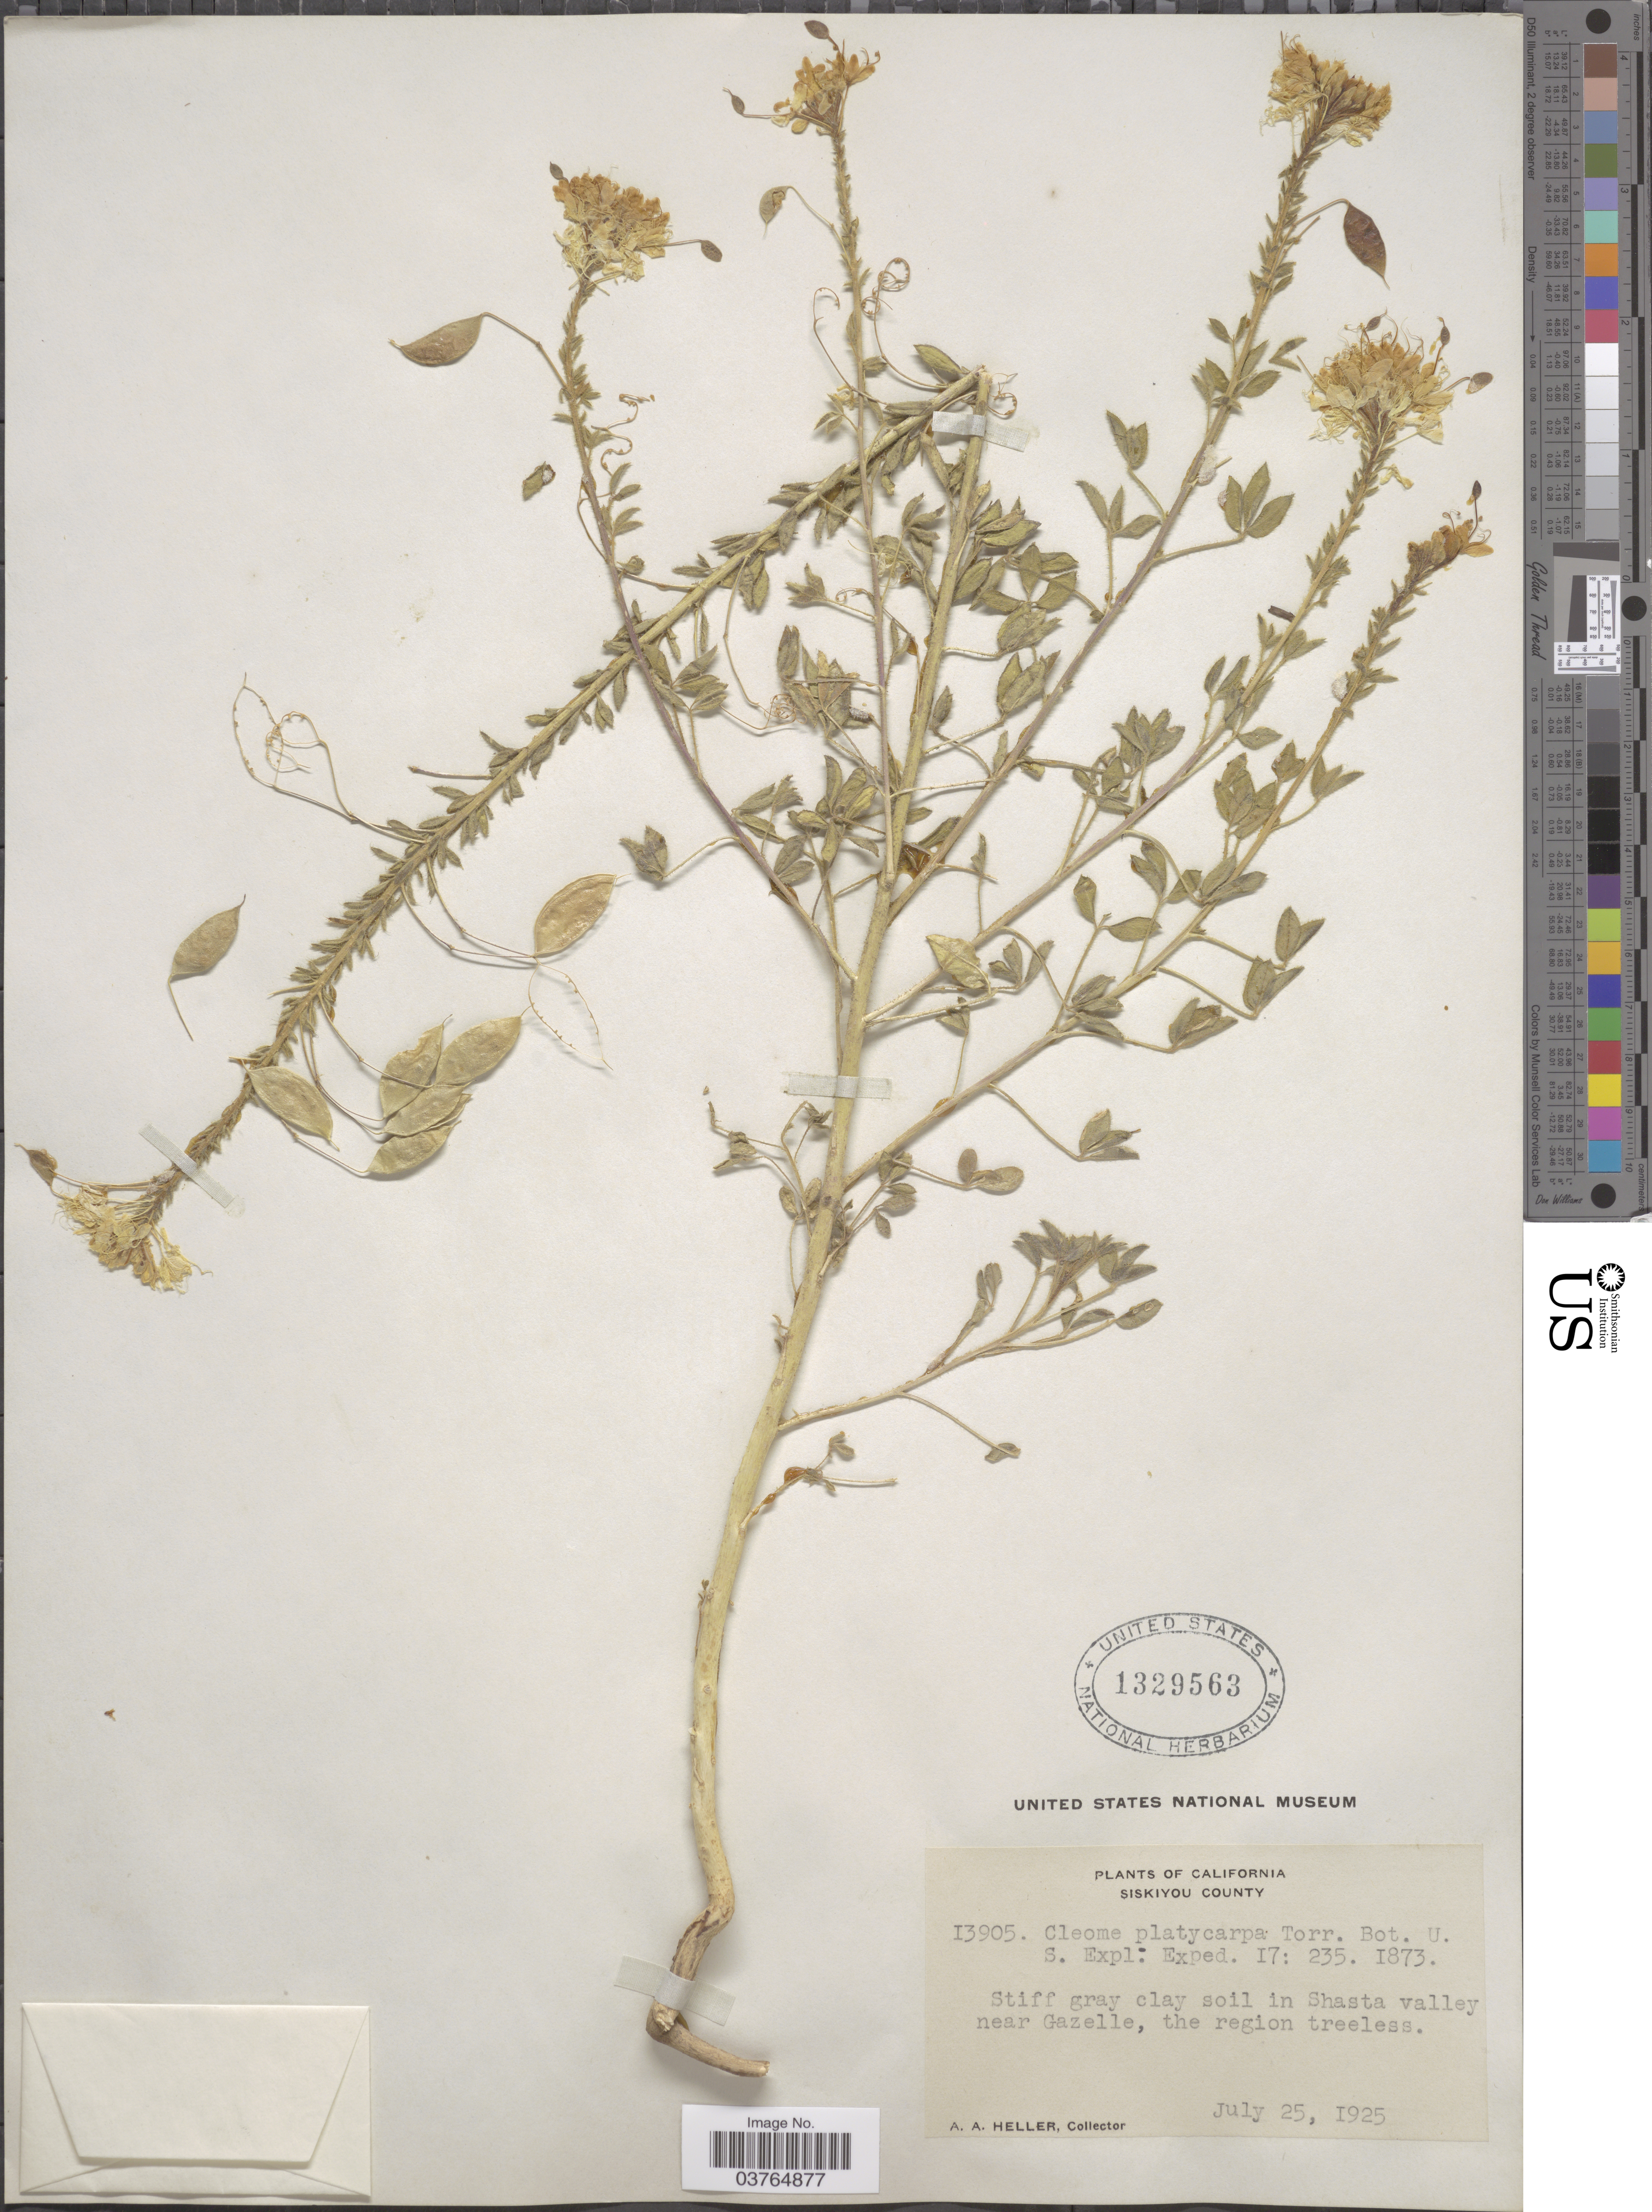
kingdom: Plantae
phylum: Tracheophyta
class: Magnoliopsida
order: Brassicales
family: Cleomaceae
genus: Cleomella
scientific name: Cleomella platycarpa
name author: (Torr.) Roalson & J.C. Hall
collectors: A. A. Heller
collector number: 13905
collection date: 1925-07-25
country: United States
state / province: California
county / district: Siskiyou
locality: Siskiyou County. Stiff gray clay soil in Shasta valley near Gazelle.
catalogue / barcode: US 1329563